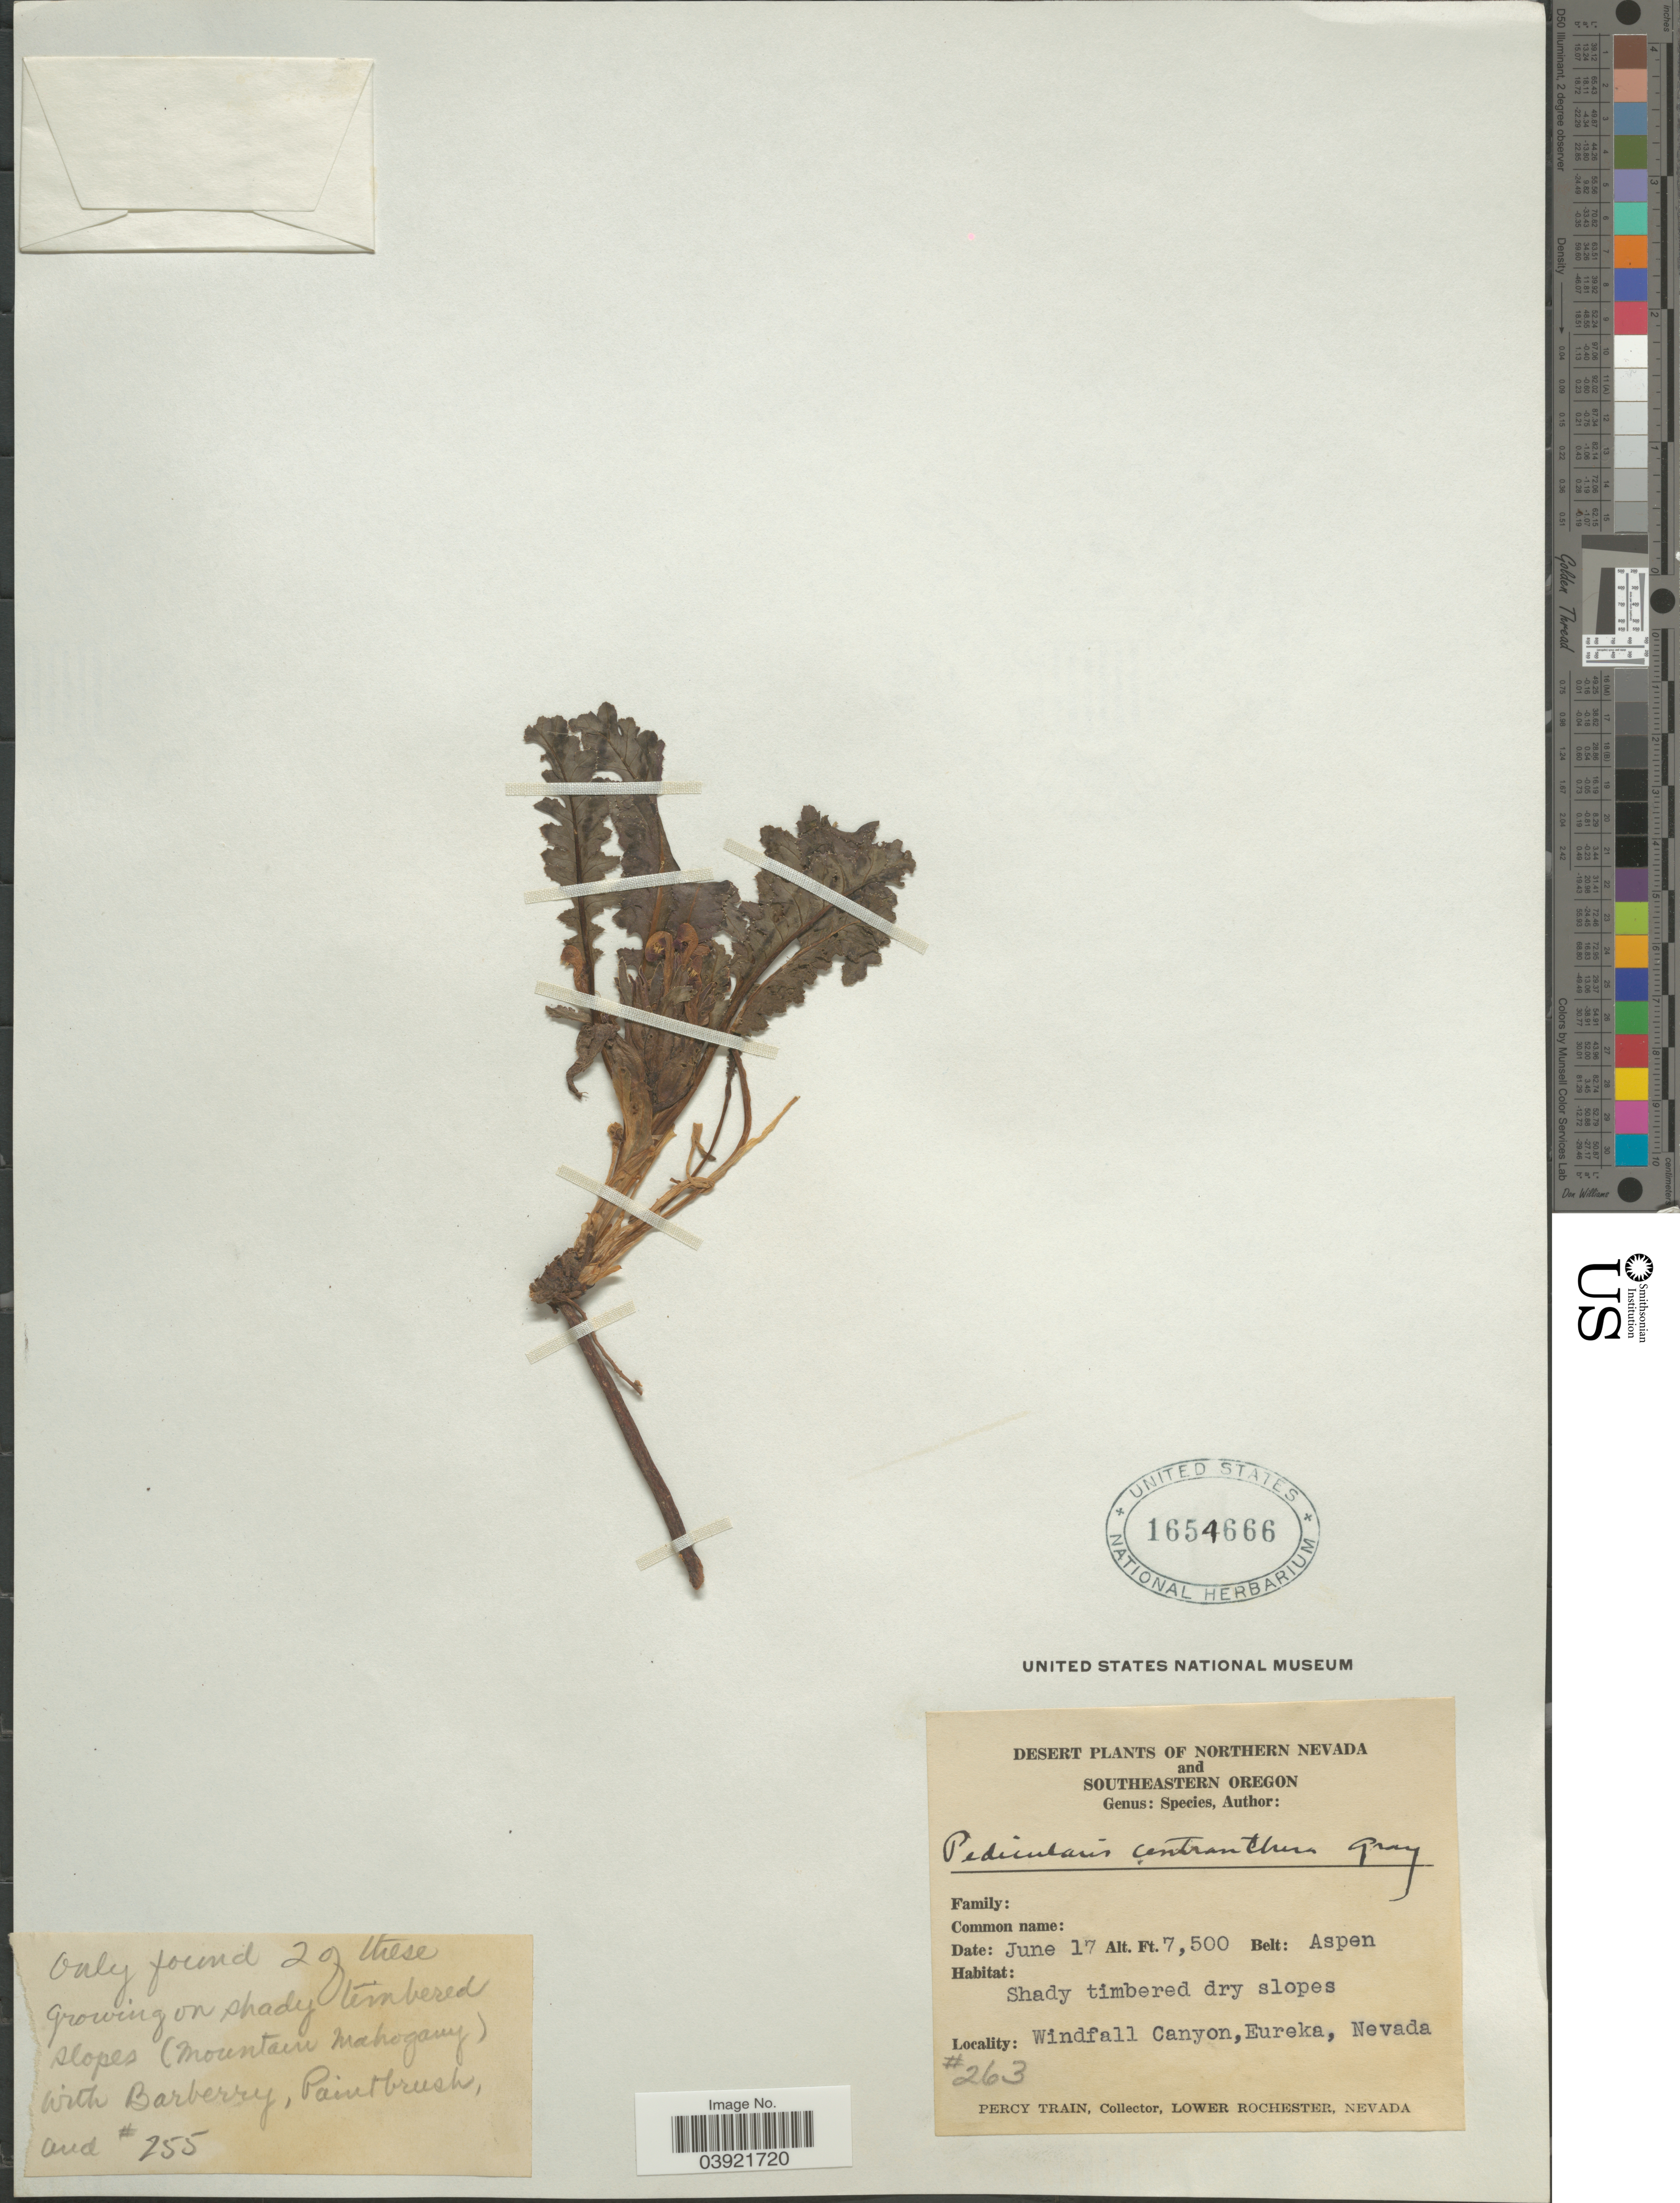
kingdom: Plantae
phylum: Tracheophyta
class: Magnoliopsida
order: Lamiales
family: Orobanchaceae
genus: Pedicularis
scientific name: Pedicularis centranthera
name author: A. Gray in Emory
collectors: P. Train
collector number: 263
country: United States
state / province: Nevada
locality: Northern Nevada. Belt: Aspen. Windfall Canyon, Eureka.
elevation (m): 2286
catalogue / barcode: US 1654666